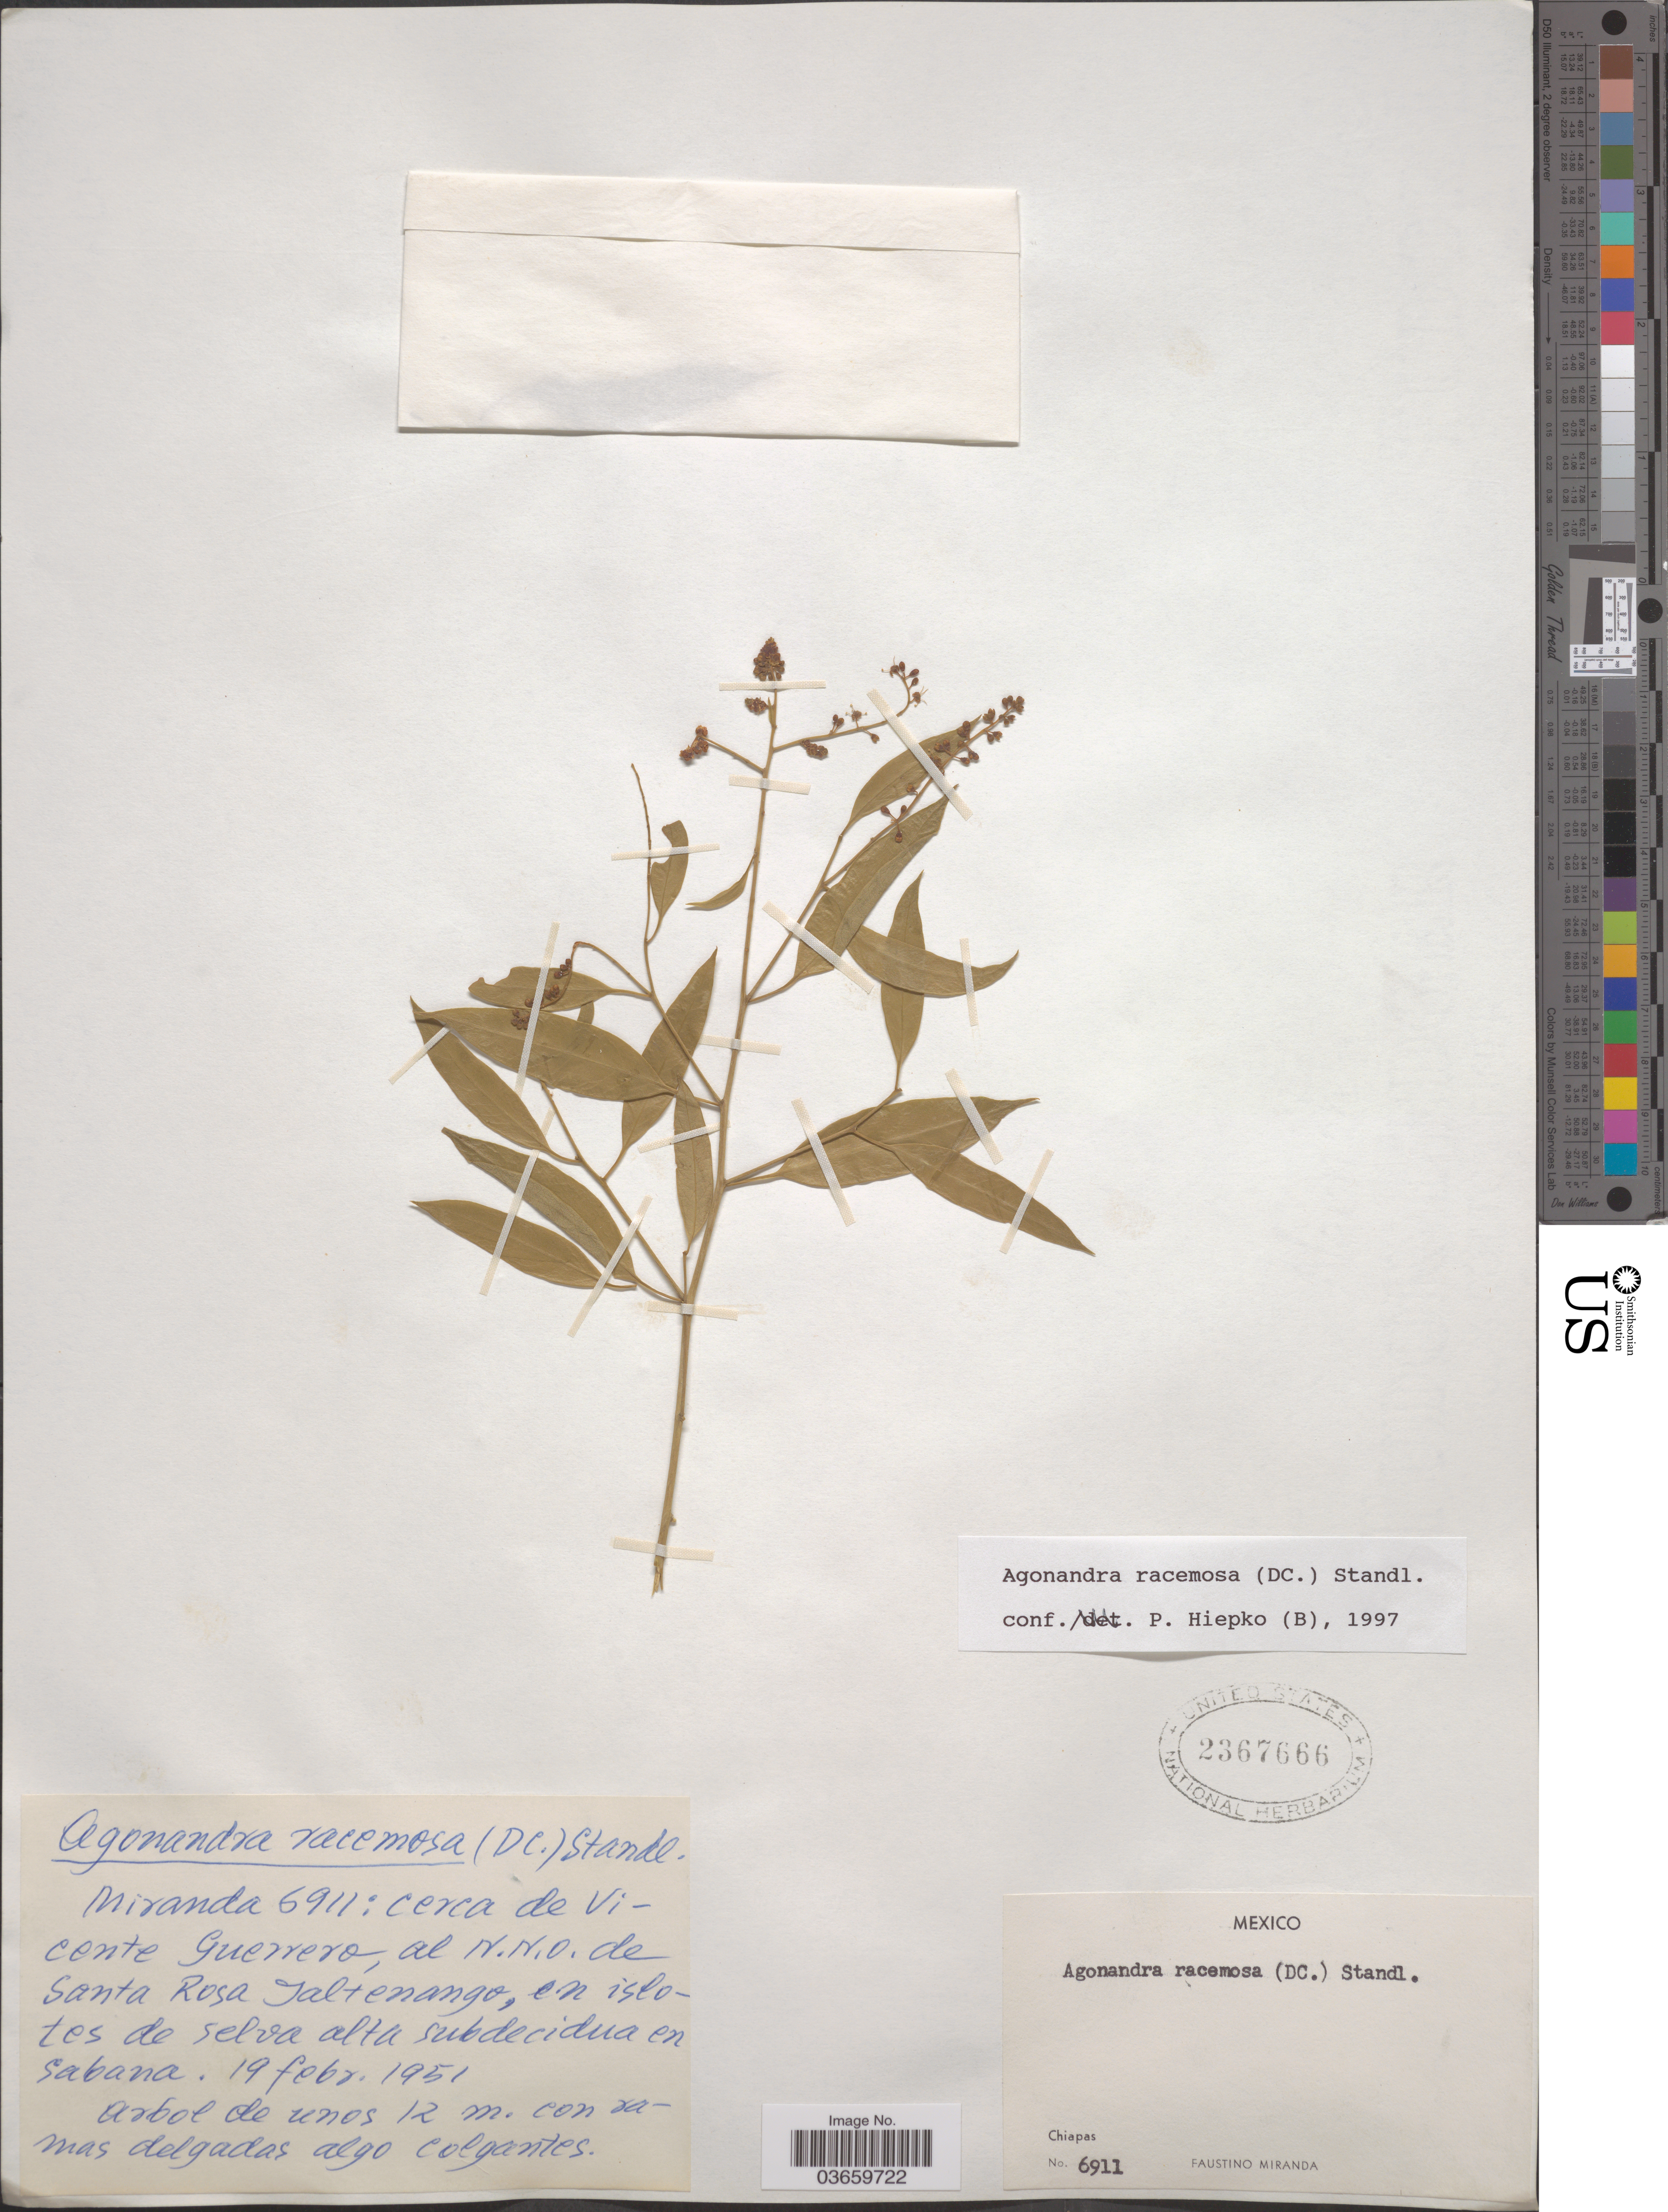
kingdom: Plantae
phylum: Tracheophyta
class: Magnoliopsida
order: Santalales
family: Opiliaceae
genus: Agonandra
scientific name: Agonandra racemosa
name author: (DC.) Standl.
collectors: F. Miranda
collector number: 6911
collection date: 1951-02-19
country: Mexico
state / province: Chiapas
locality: Cerca de Vicente Guerrero, al. N.N.O. de Santa Rosa Jaltenango.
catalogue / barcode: US 2367666